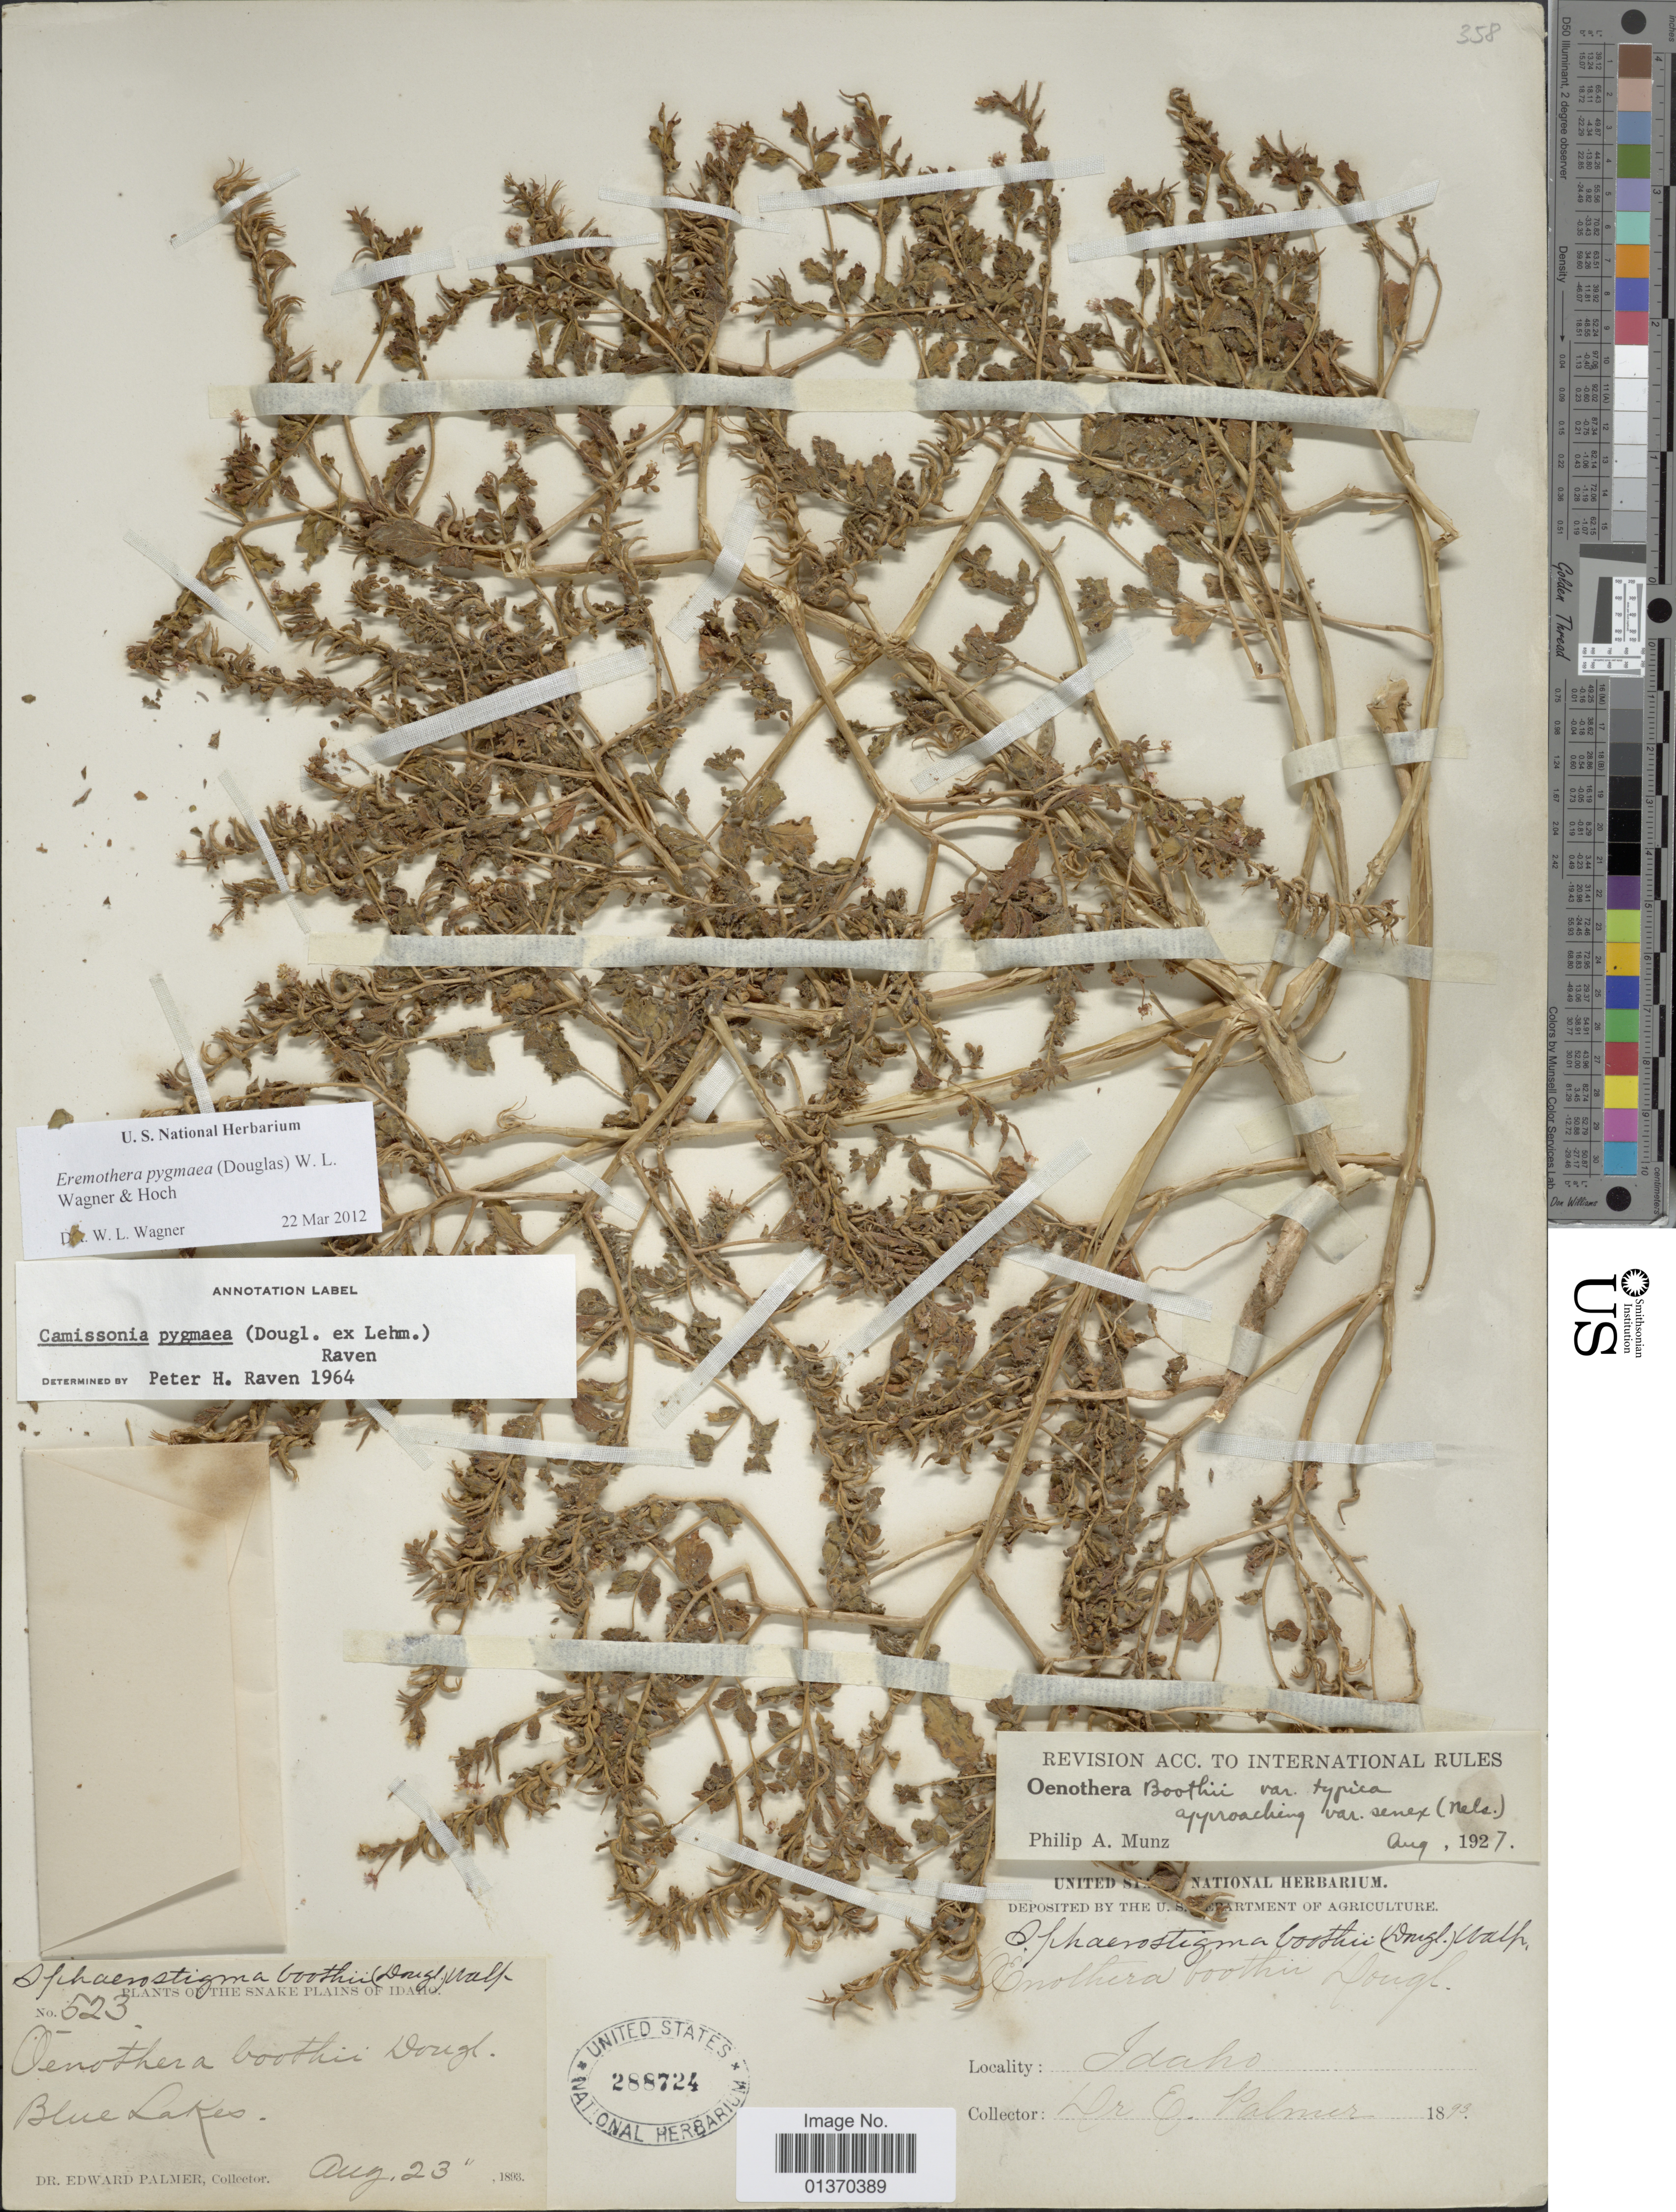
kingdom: Plantae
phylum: Tracheophyta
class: Magnoliopsida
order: Myrtales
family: Onagraceae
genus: Eremothera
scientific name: Eremothera pygmaea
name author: (Douglas) W.L. Wagner & Hoch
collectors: E. Palmer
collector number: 523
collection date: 1893-08-23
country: United States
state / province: Idaho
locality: Snake Plains of Idaho, Blue Lakes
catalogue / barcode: US 288724